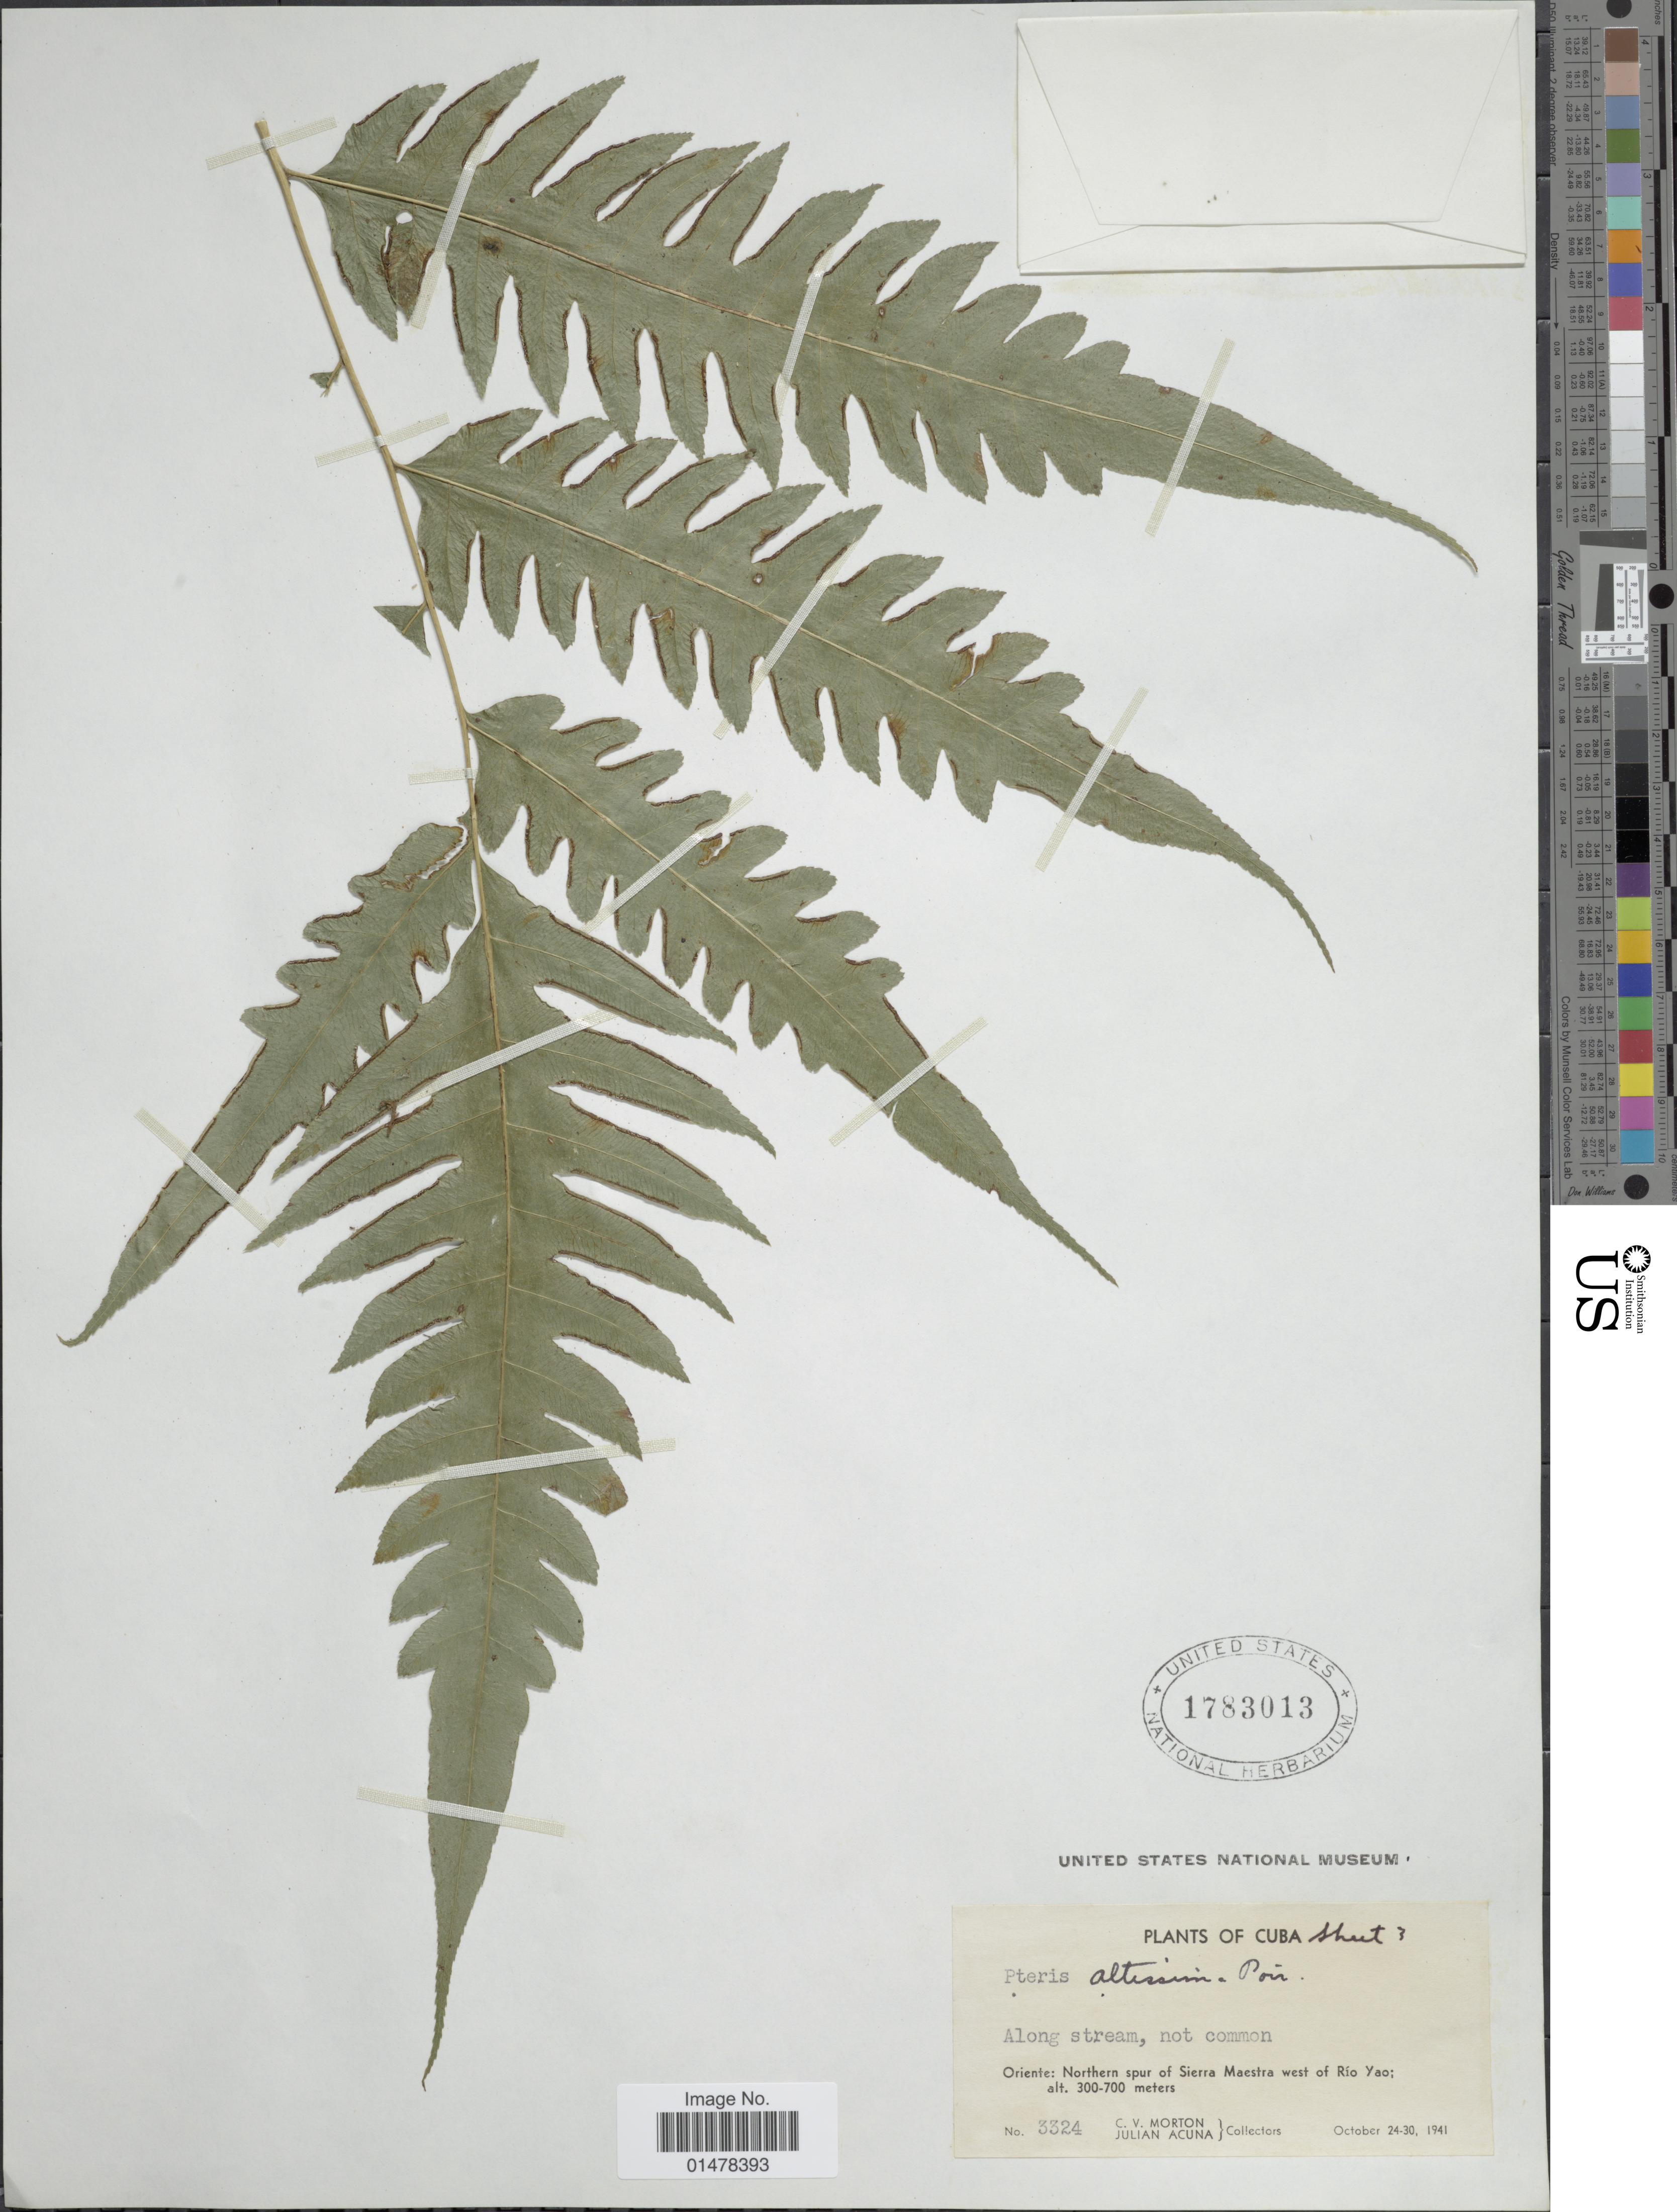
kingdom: Plantae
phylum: Tracheophyta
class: Polypodiopsida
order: Polypodiales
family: Pteridaceae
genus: Pteris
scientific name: Pteris altissima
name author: Poir.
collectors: C. V. Morton & J. B. Acuña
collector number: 3324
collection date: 1941-10-24/1941-10-30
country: Cuba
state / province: Oriente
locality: Plants of Cuba, Oriente: Northern spur of Sierra Maestra west of Rio Yao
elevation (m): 300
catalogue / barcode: US 1783013